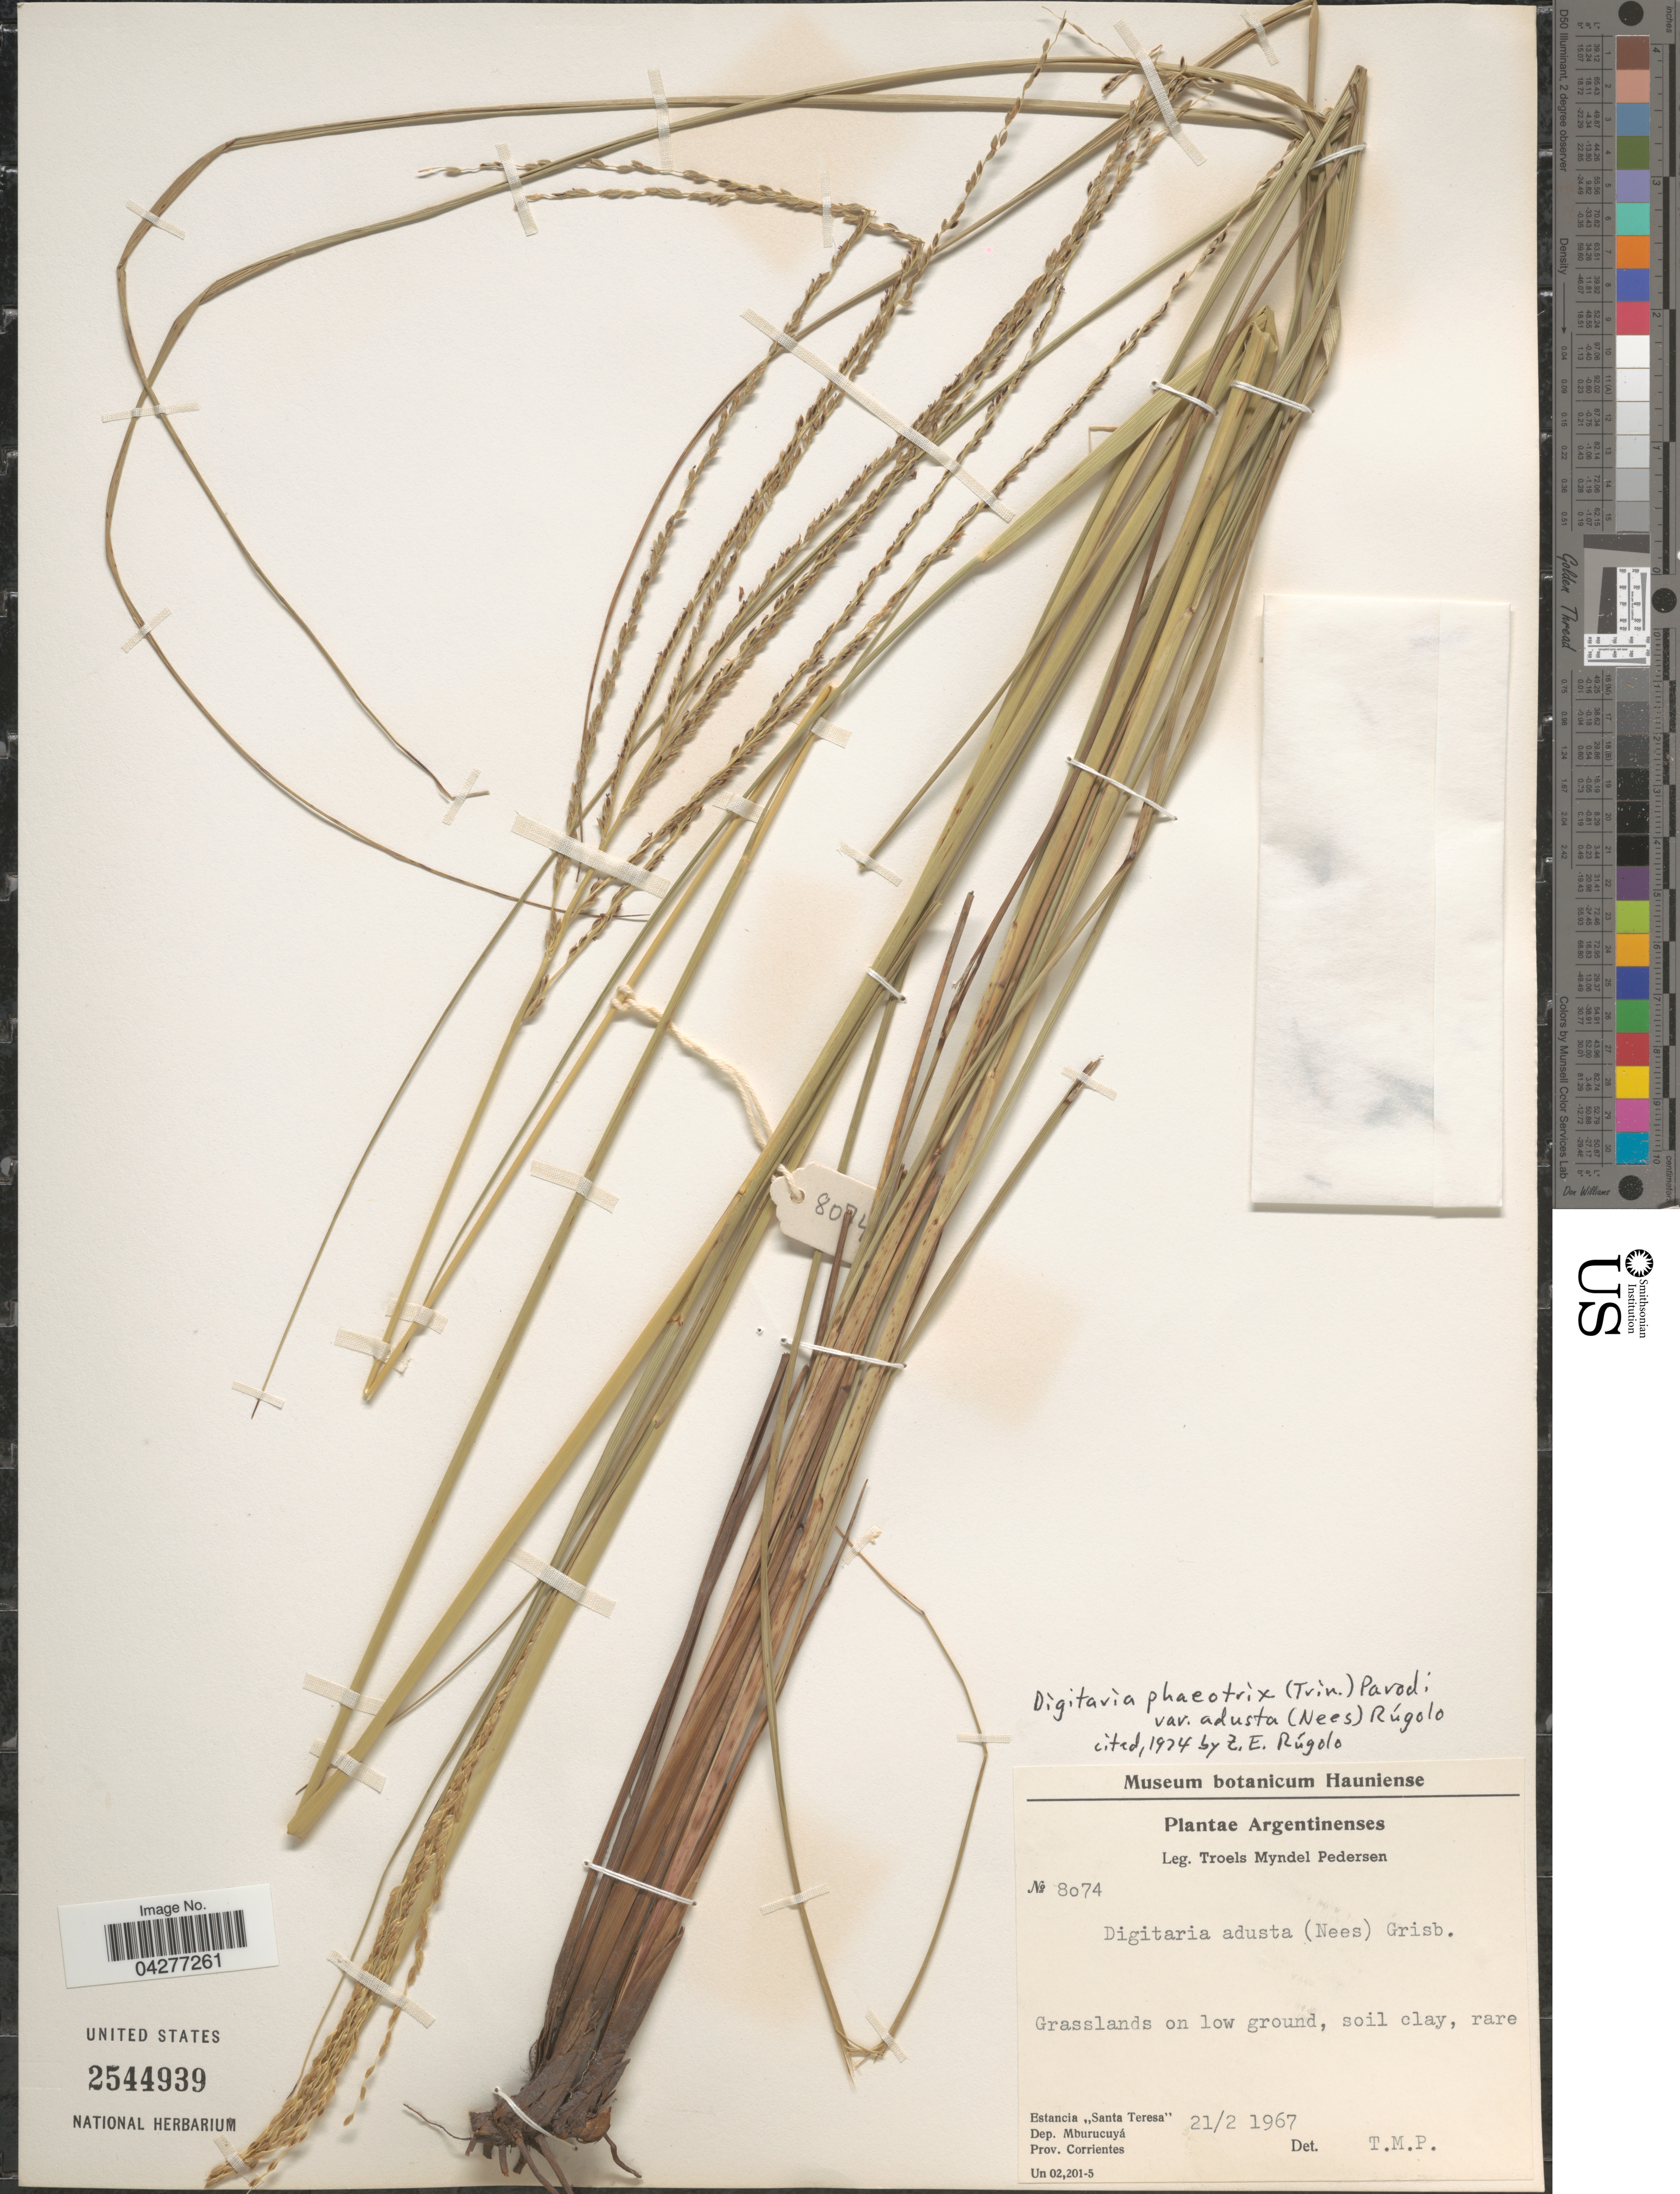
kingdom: Plantae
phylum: Tracheophyta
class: Liliopsida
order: Poales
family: Poaceae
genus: Digitaria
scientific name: Digitaria phaeothrix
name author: (Trin.) Parodi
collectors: T. Pederson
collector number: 8074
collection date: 1967-02-21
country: Argentina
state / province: Corrientes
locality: Estancia "Santa Teresa". Dep. Mburucuyá.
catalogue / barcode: US 2544939